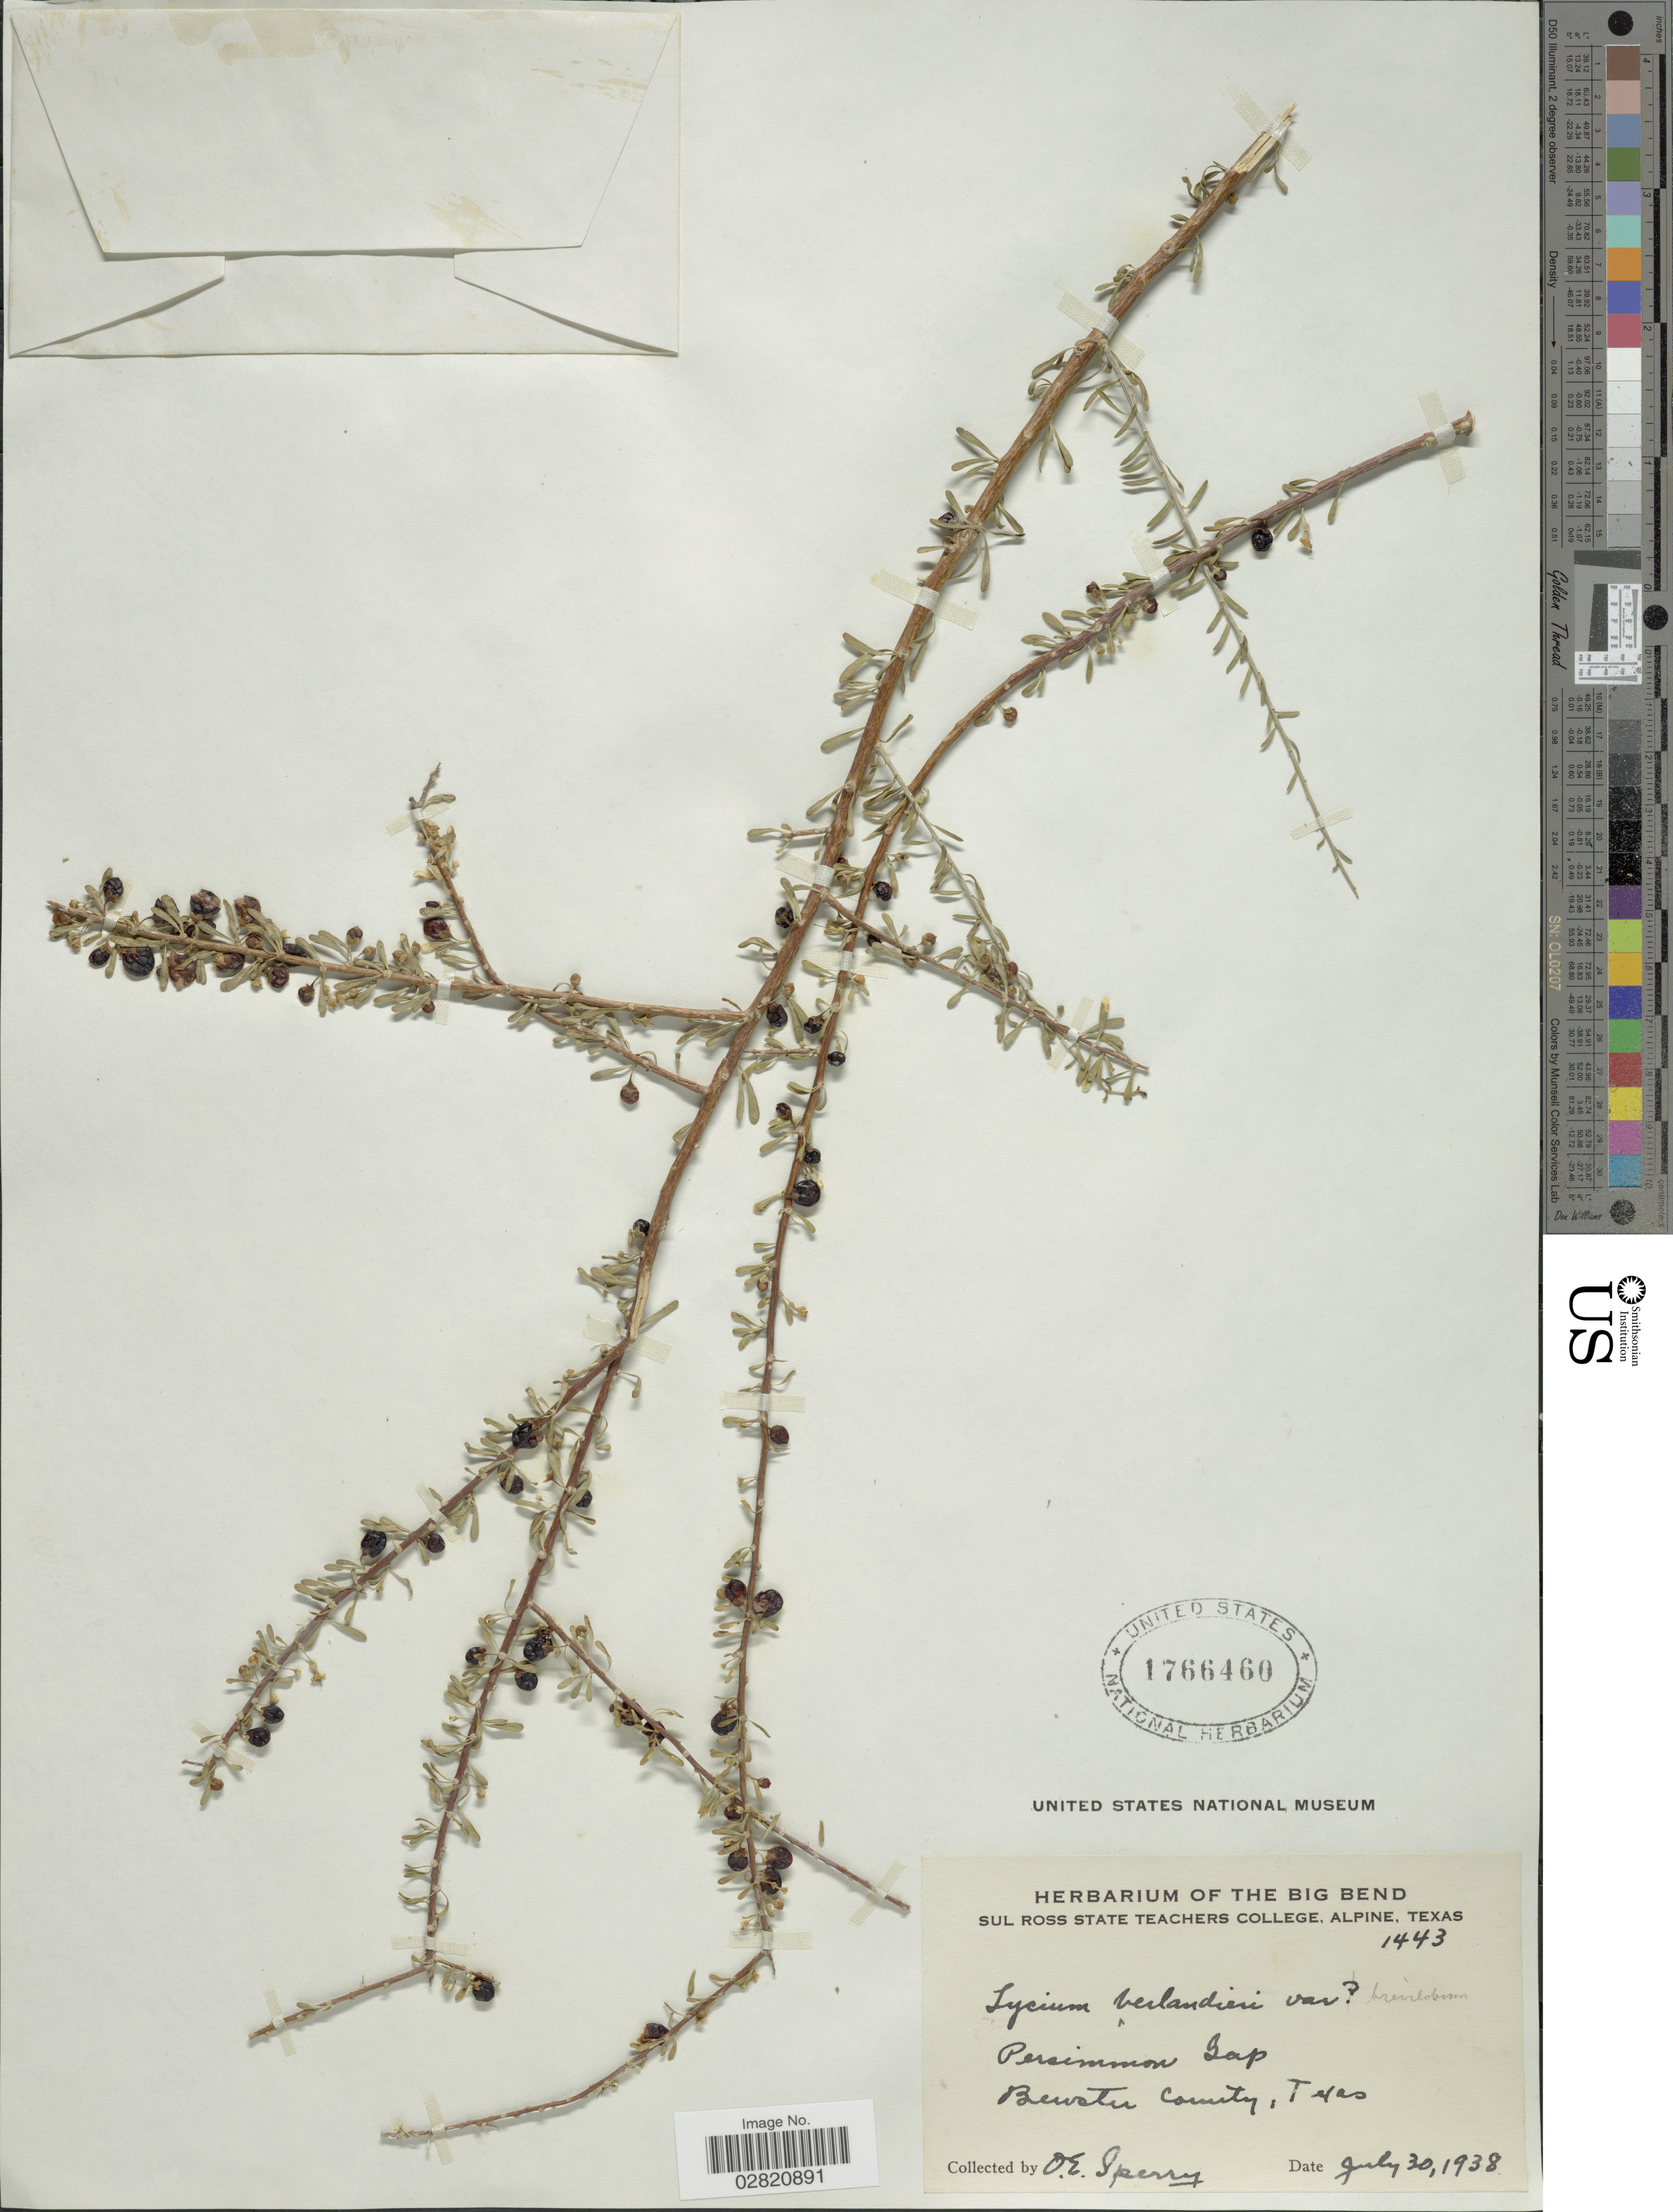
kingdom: Plantae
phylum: Tracheophyta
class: Magnoliopsida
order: Solanales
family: Solanaceae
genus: Lycium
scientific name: Lycium berlandieri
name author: Dunal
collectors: O. E. Sperry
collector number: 1443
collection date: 1938-07-30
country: United States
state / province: Texas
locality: Persimmon Gap. Brewster County.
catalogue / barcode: US 1766460